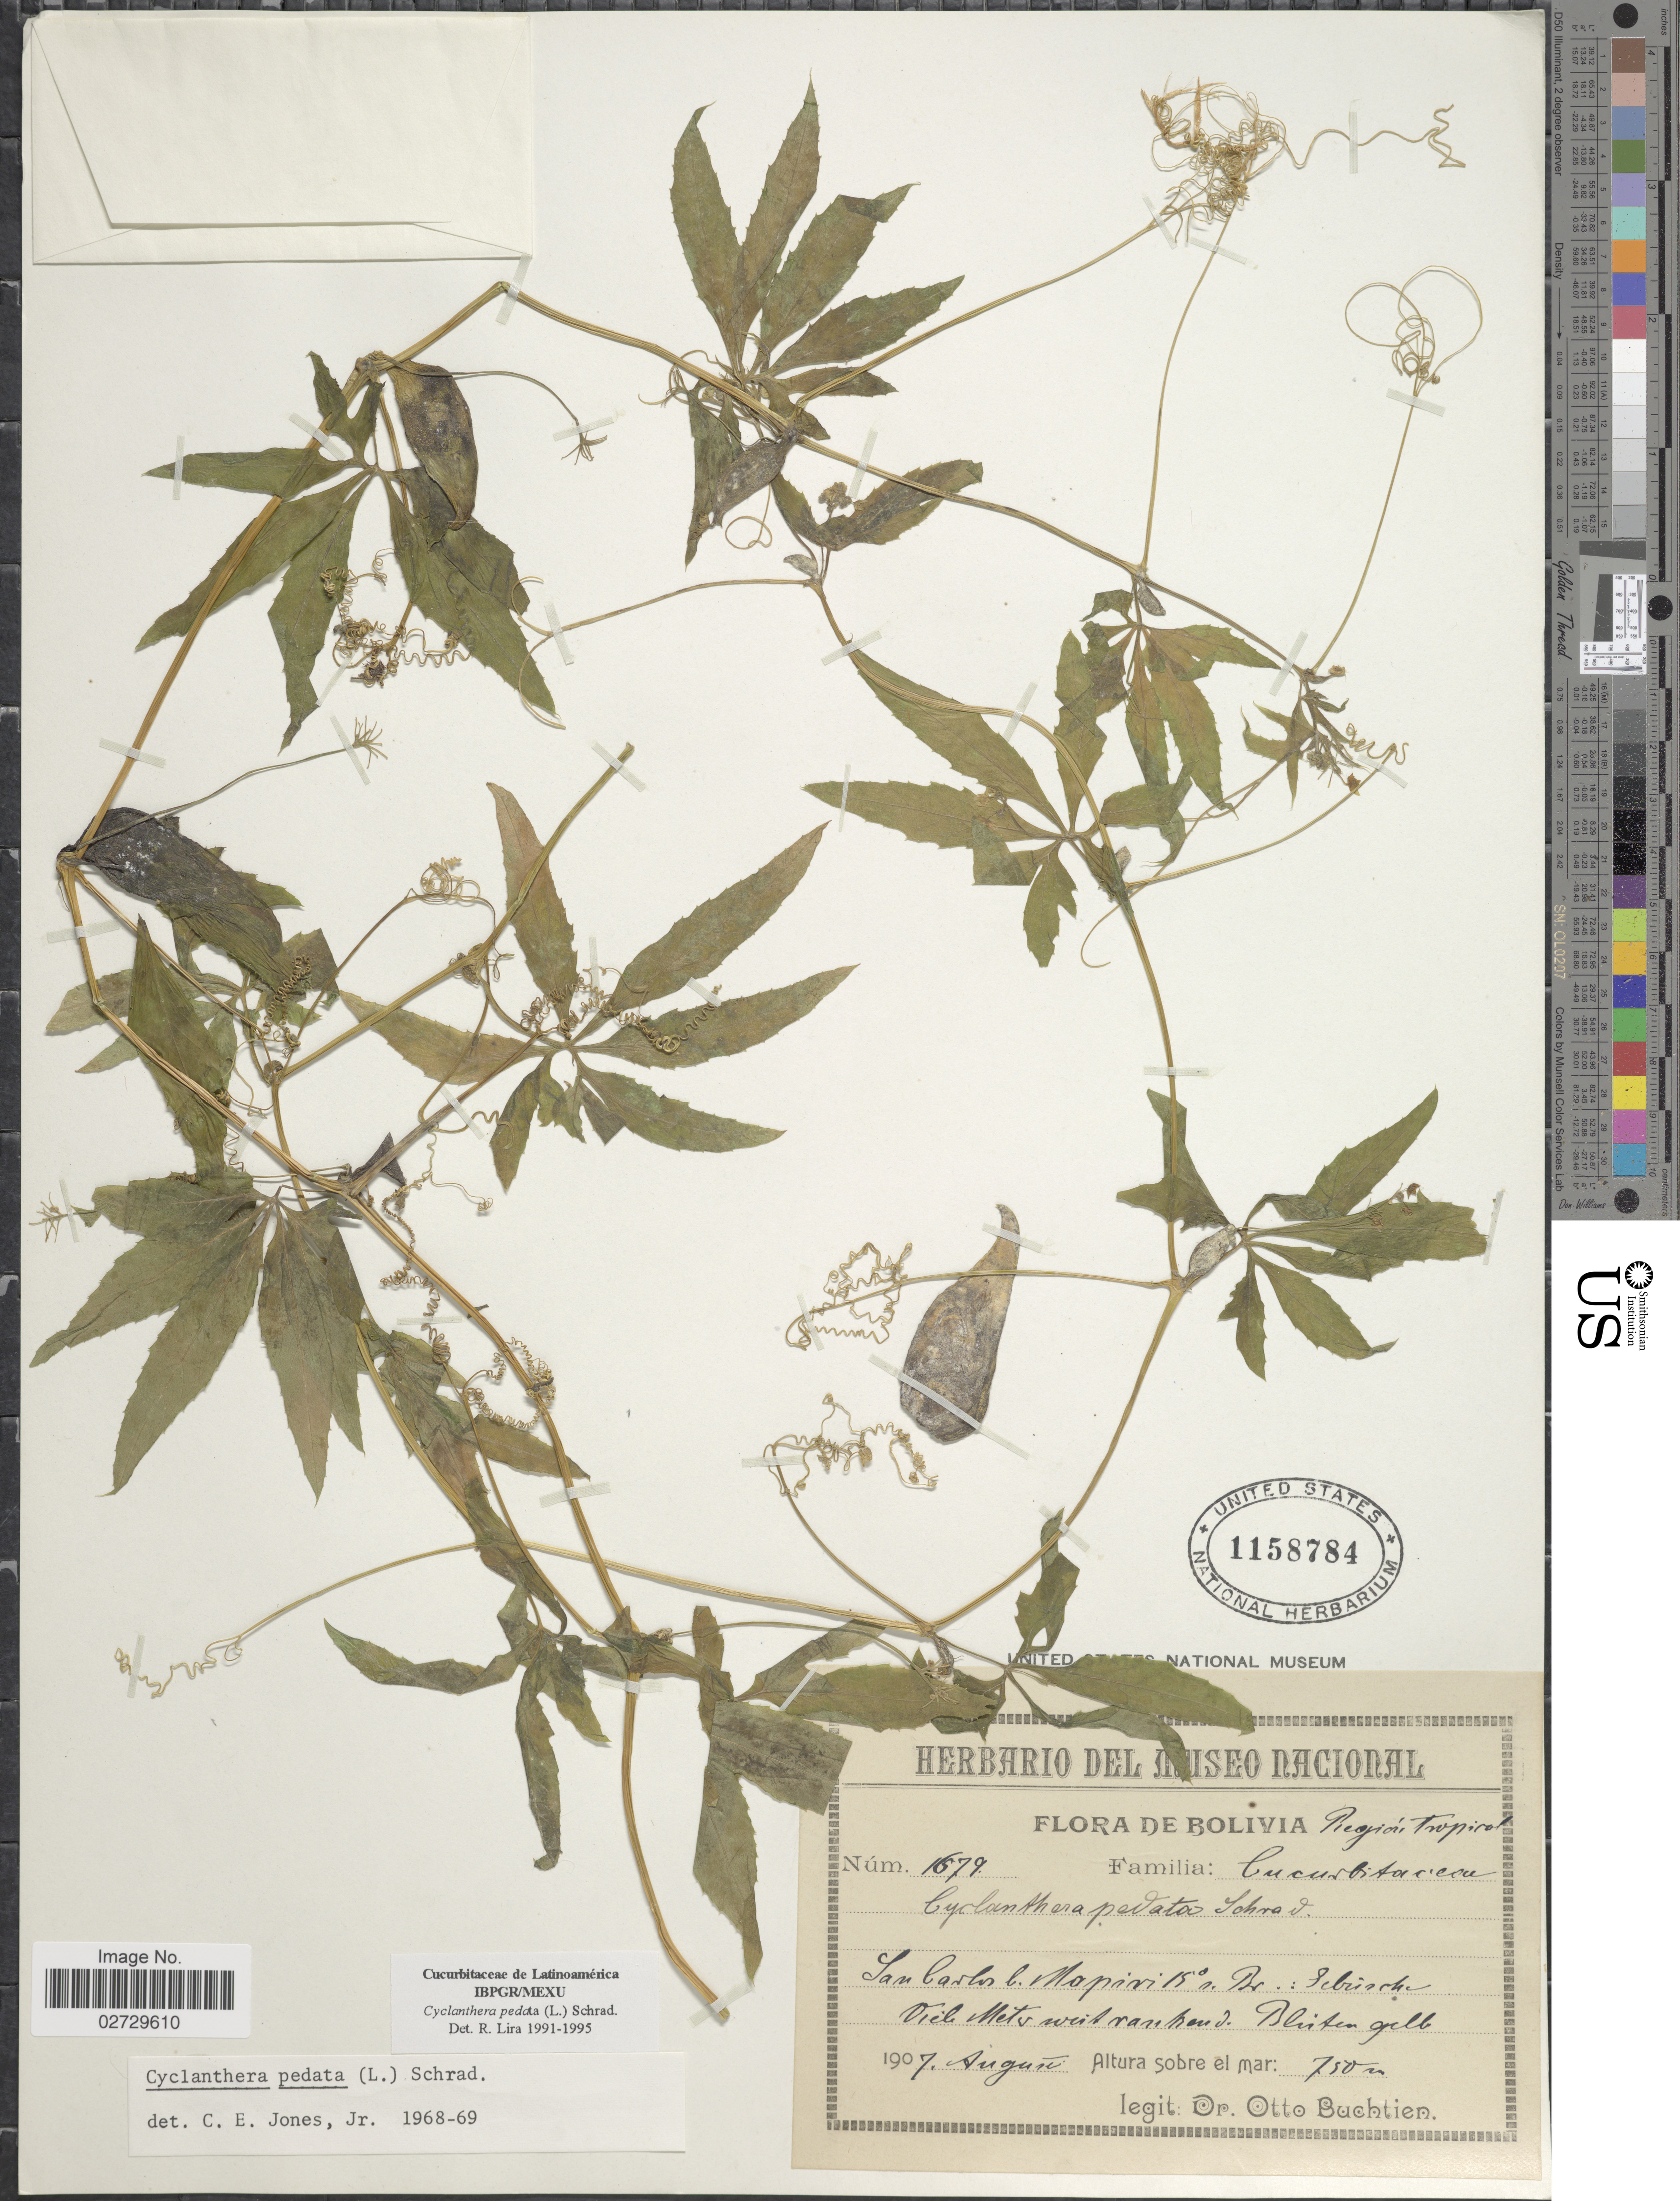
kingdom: Plantae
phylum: Tracheophyta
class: Magnoliopsida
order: Cucurbitales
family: Cucurbitaceae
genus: Cyclanthera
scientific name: Cyclanthera pedata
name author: (L.) Schrad.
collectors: O. Buchtien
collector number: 1679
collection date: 1907-08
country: Bolivia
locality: Region tropical. San Carlos l. Mapiri 15°s. Br.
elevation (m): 750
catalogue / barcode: US 1158784